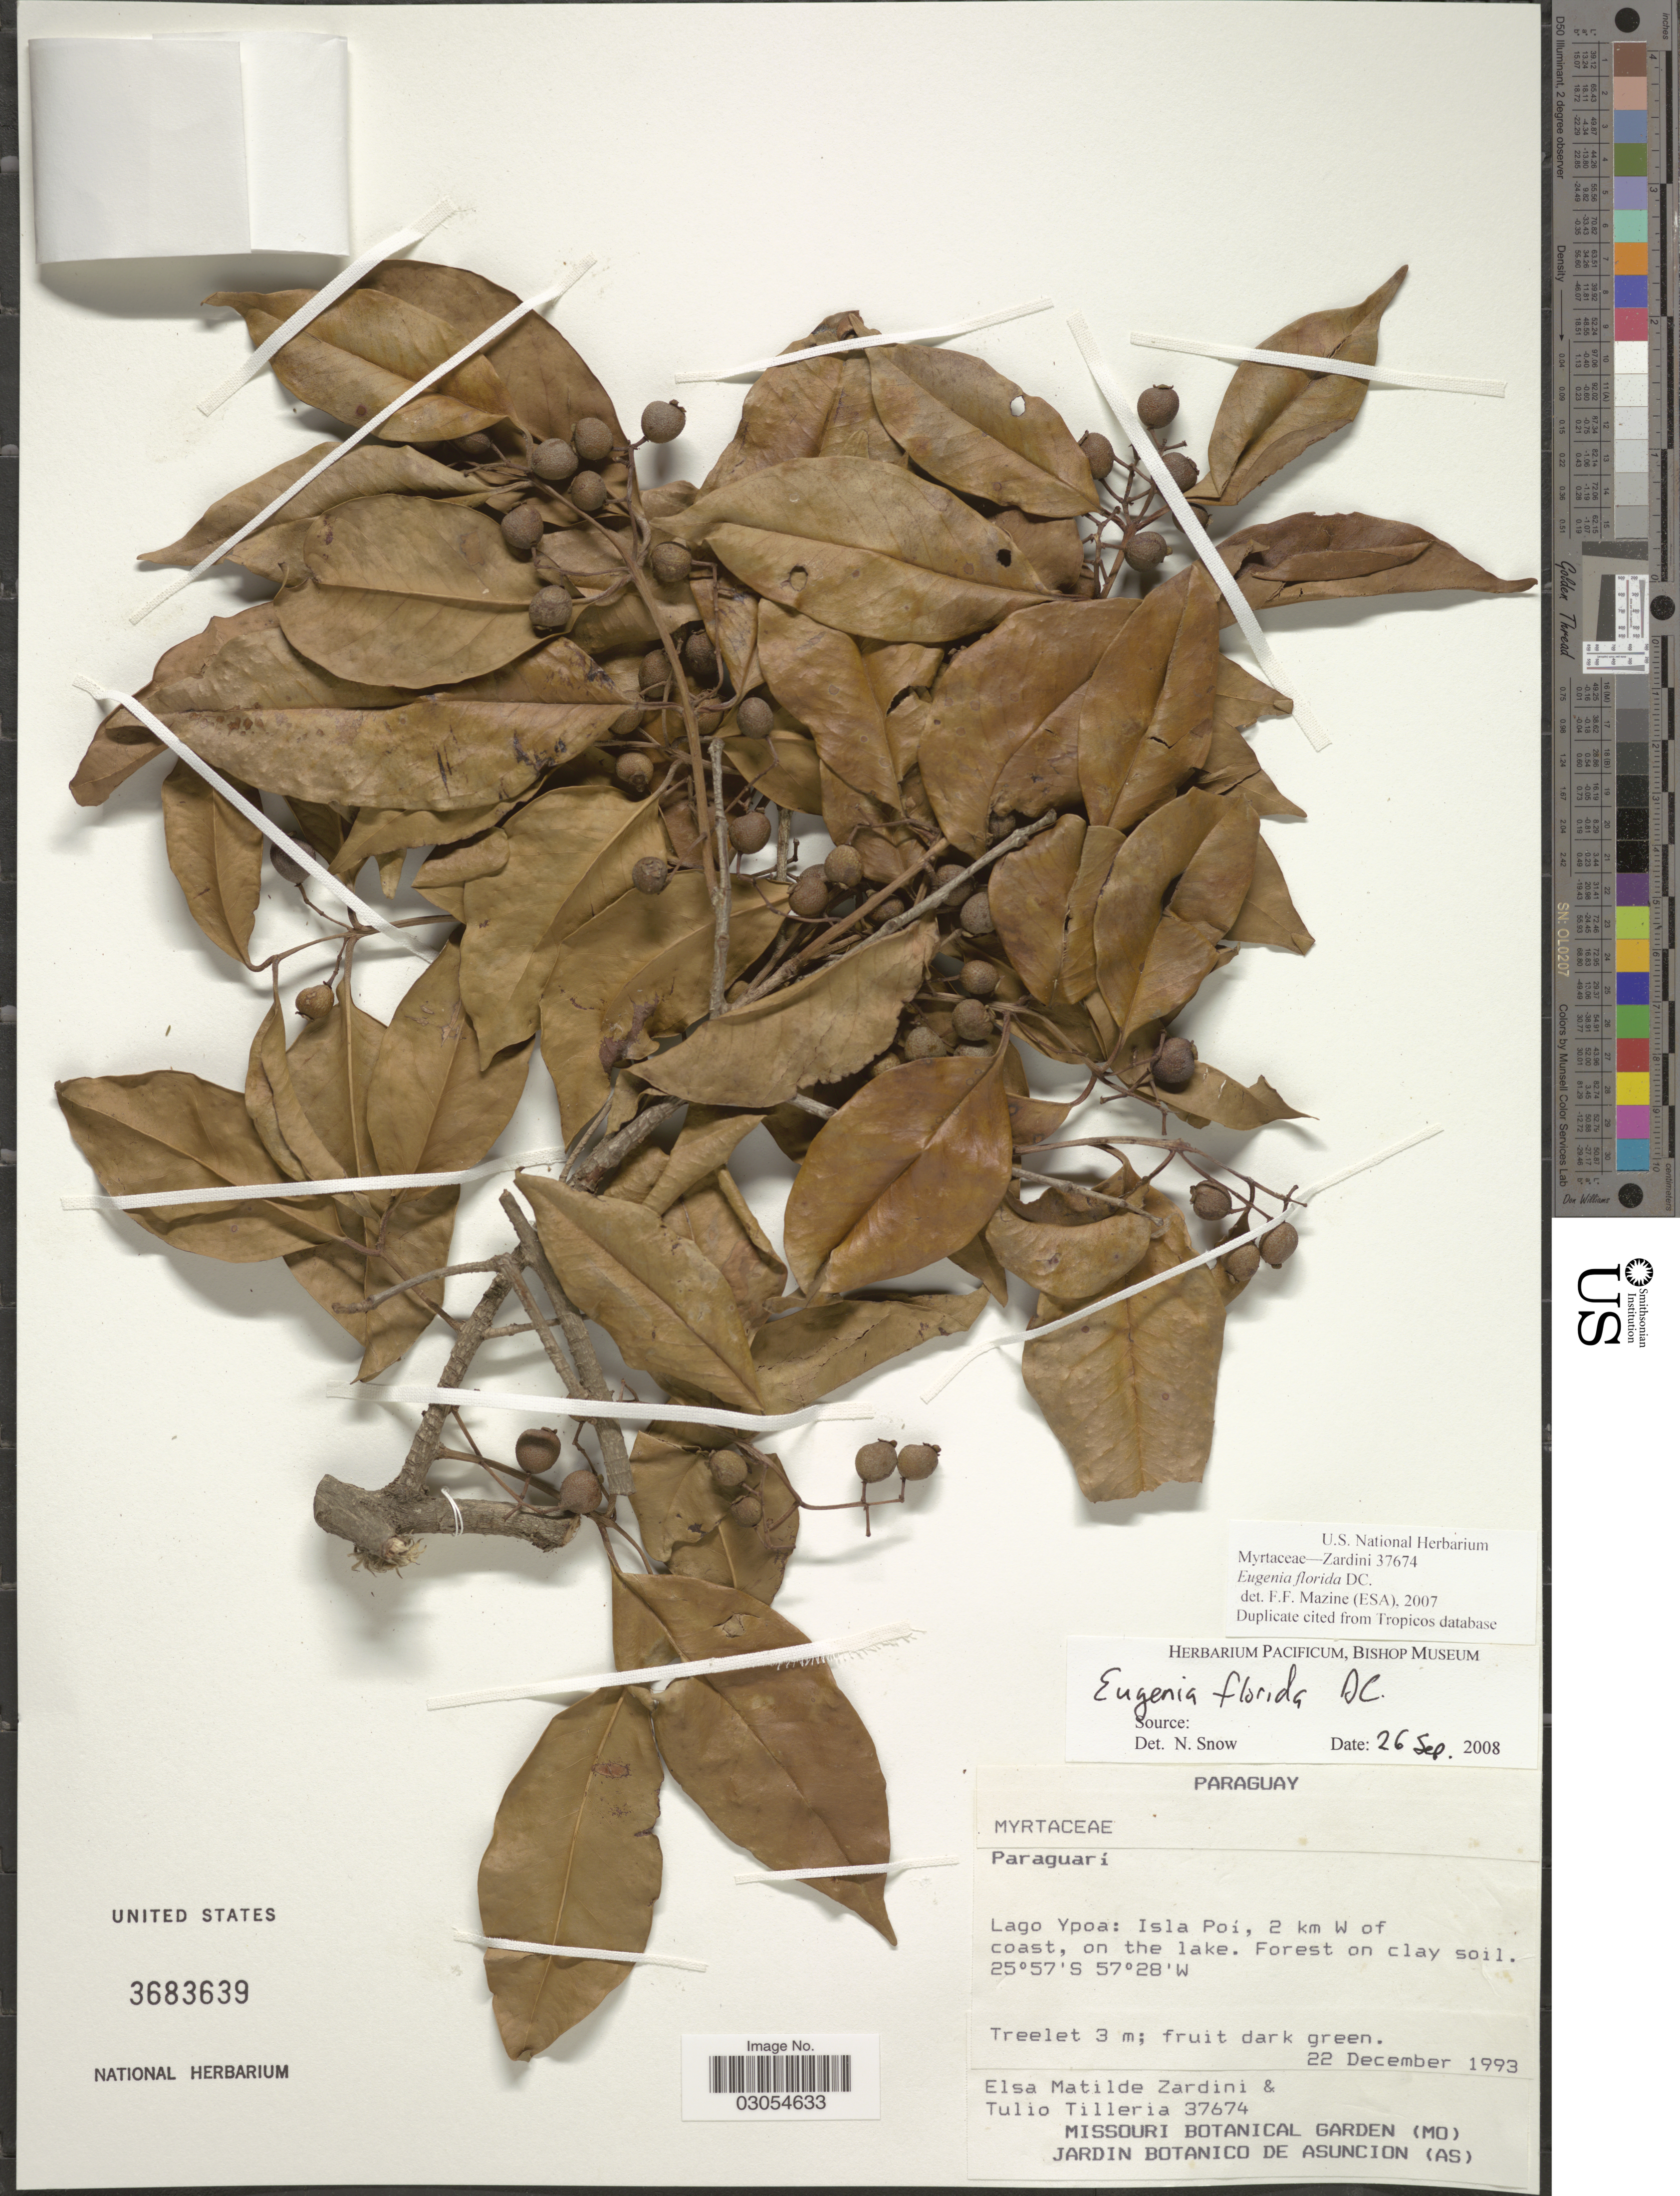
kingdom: Plantae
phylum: Tracheophyta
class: Magnoliopsida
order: Myrtales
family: Myrtaceae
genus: Eugenia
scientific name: Eugenia florida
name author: DC.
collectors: E. M. Zardini & T. Tilleria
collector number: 37674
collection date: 1993-12-22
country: Paraguay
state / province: Paraguari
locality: Lago Ypoa: Isla Poí, 2 km W of coast, on the lake.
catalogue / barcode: US 3683639